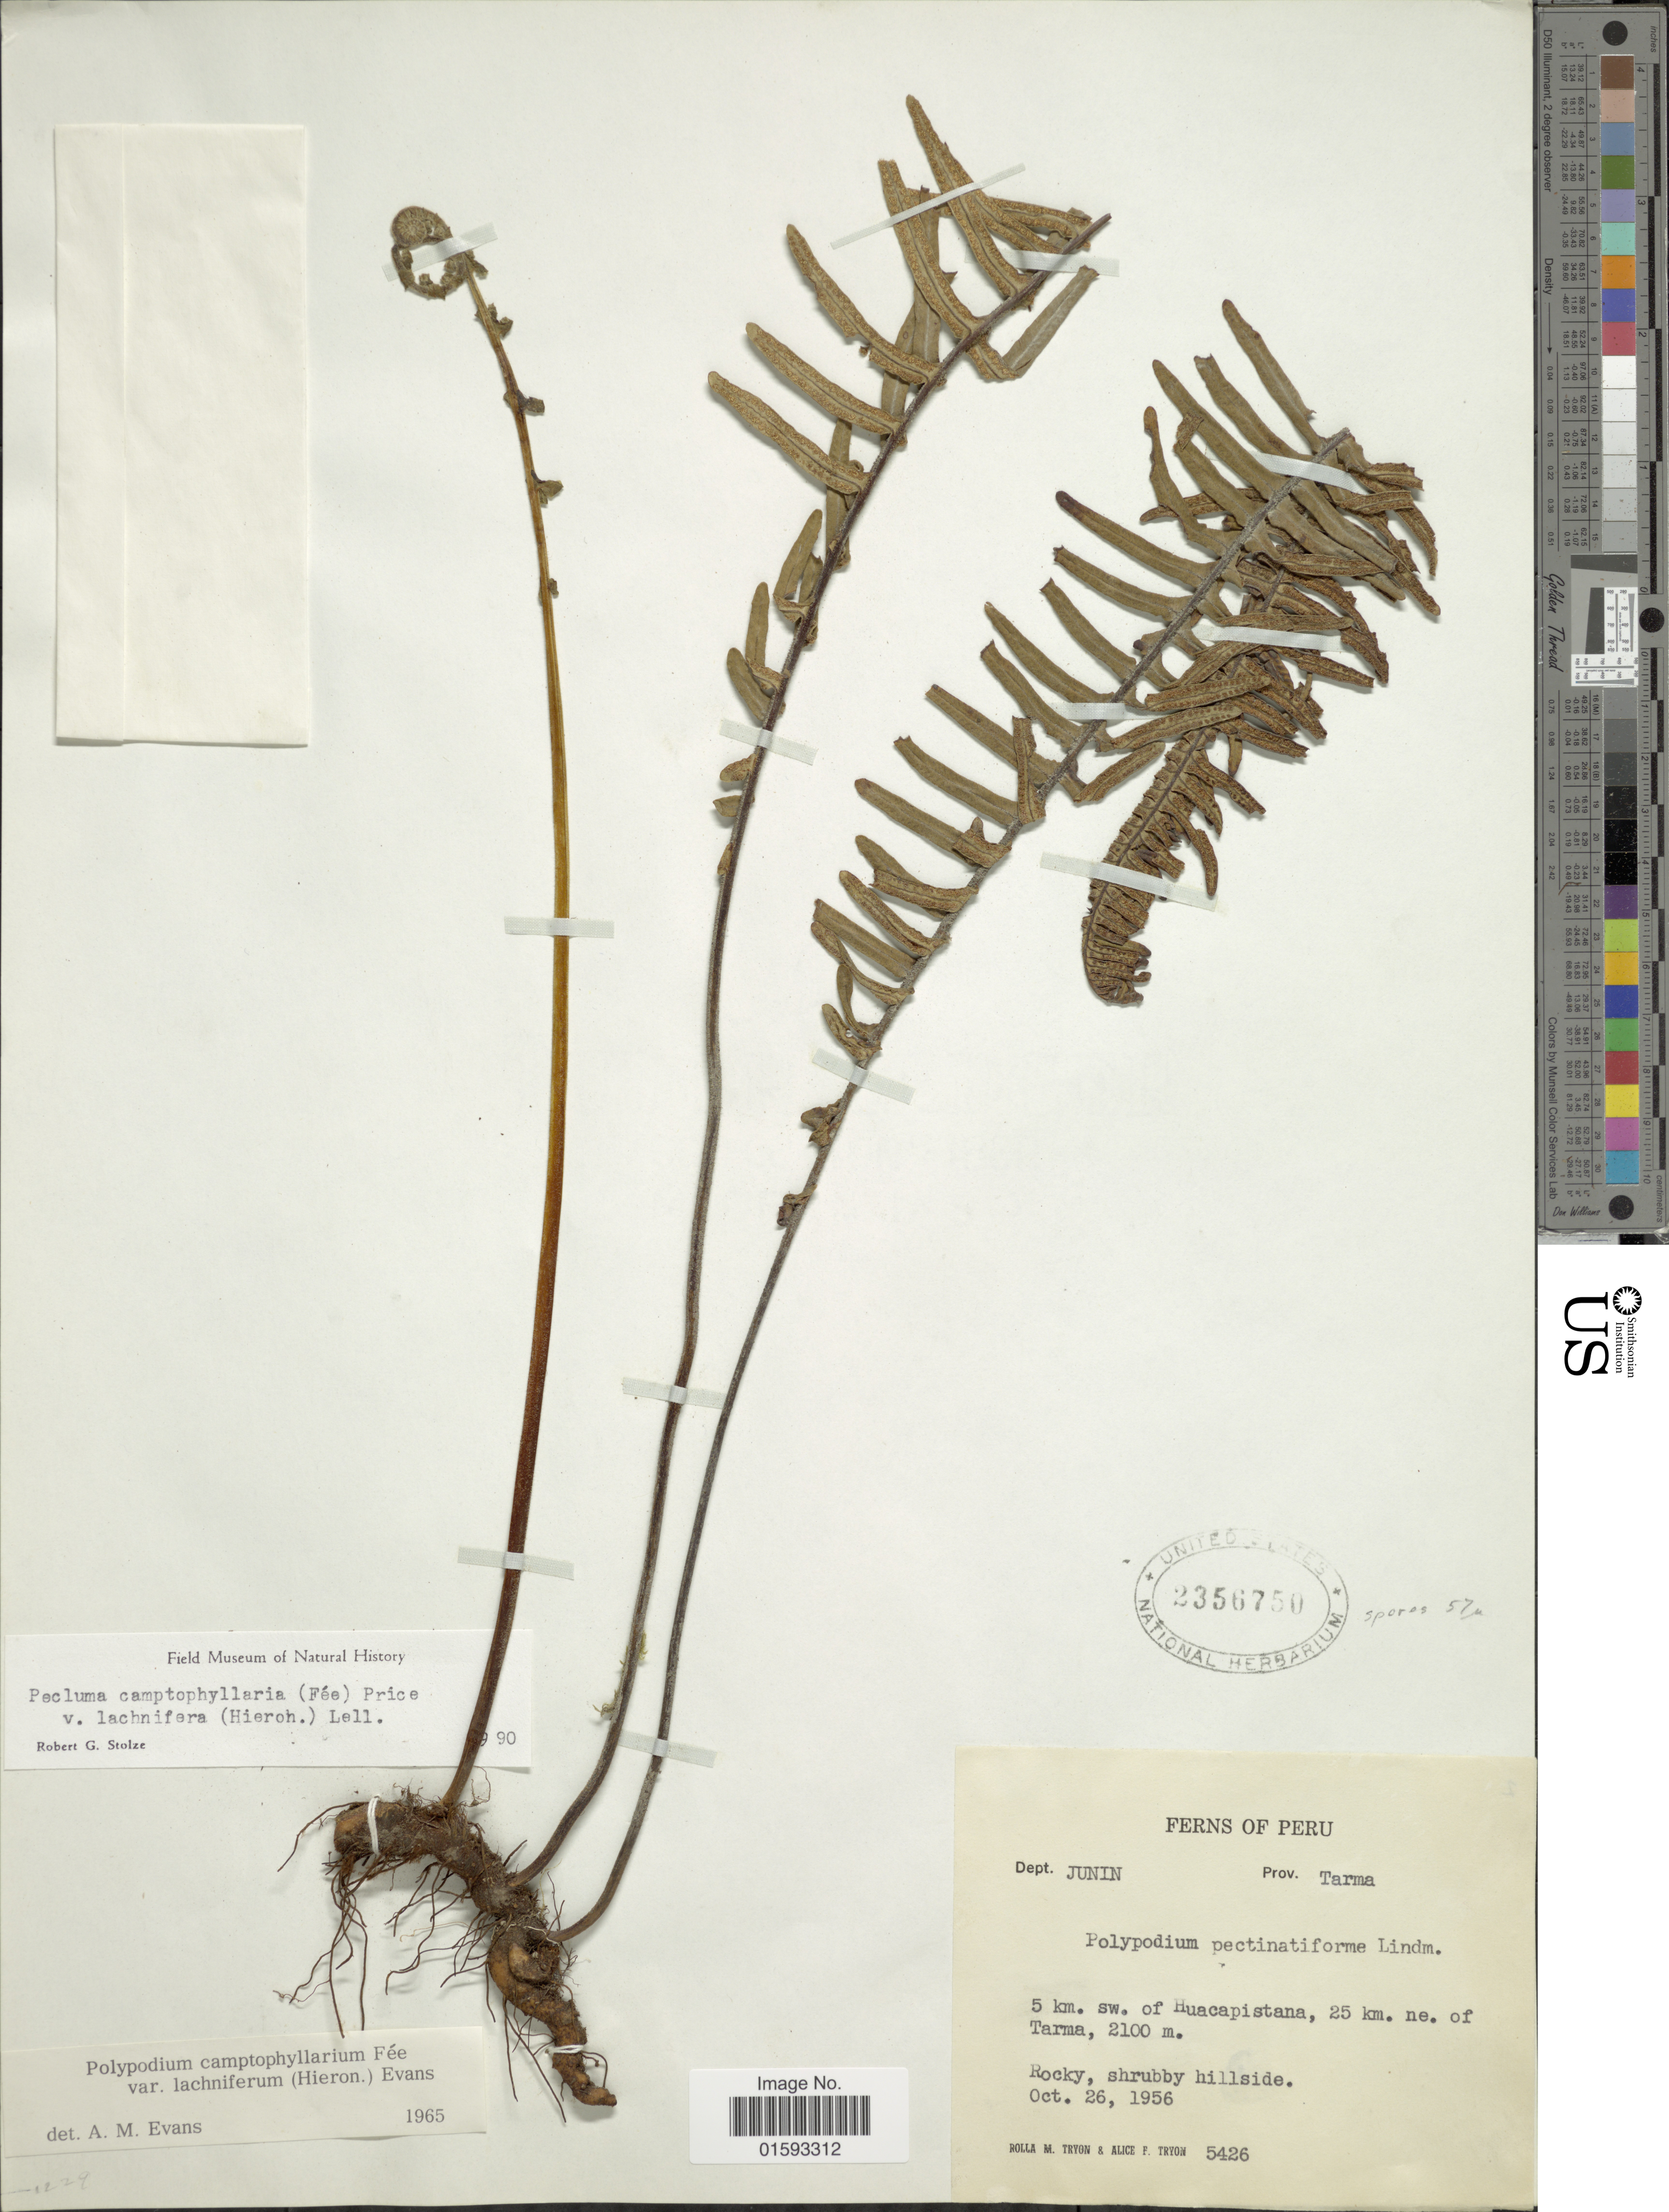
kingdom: Plantae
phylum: Tracheophyta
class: Polypodiopsida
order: Polypodiales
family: Polypodiaceae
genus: Pecluma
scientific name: Pecluma camptophyllaria var. lachnifera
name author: (Hieron.) Lellinger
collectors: R. M. Tryon & A. F. Tryon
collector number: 5426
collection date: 1956-10-26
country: Peru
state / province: Junín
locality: Prov. Tarma, 5 km sw. of Huacapistana, 25 km. ne. of Tarma, rockym shrubby hillside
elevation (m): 2100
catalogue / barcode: US 2356750